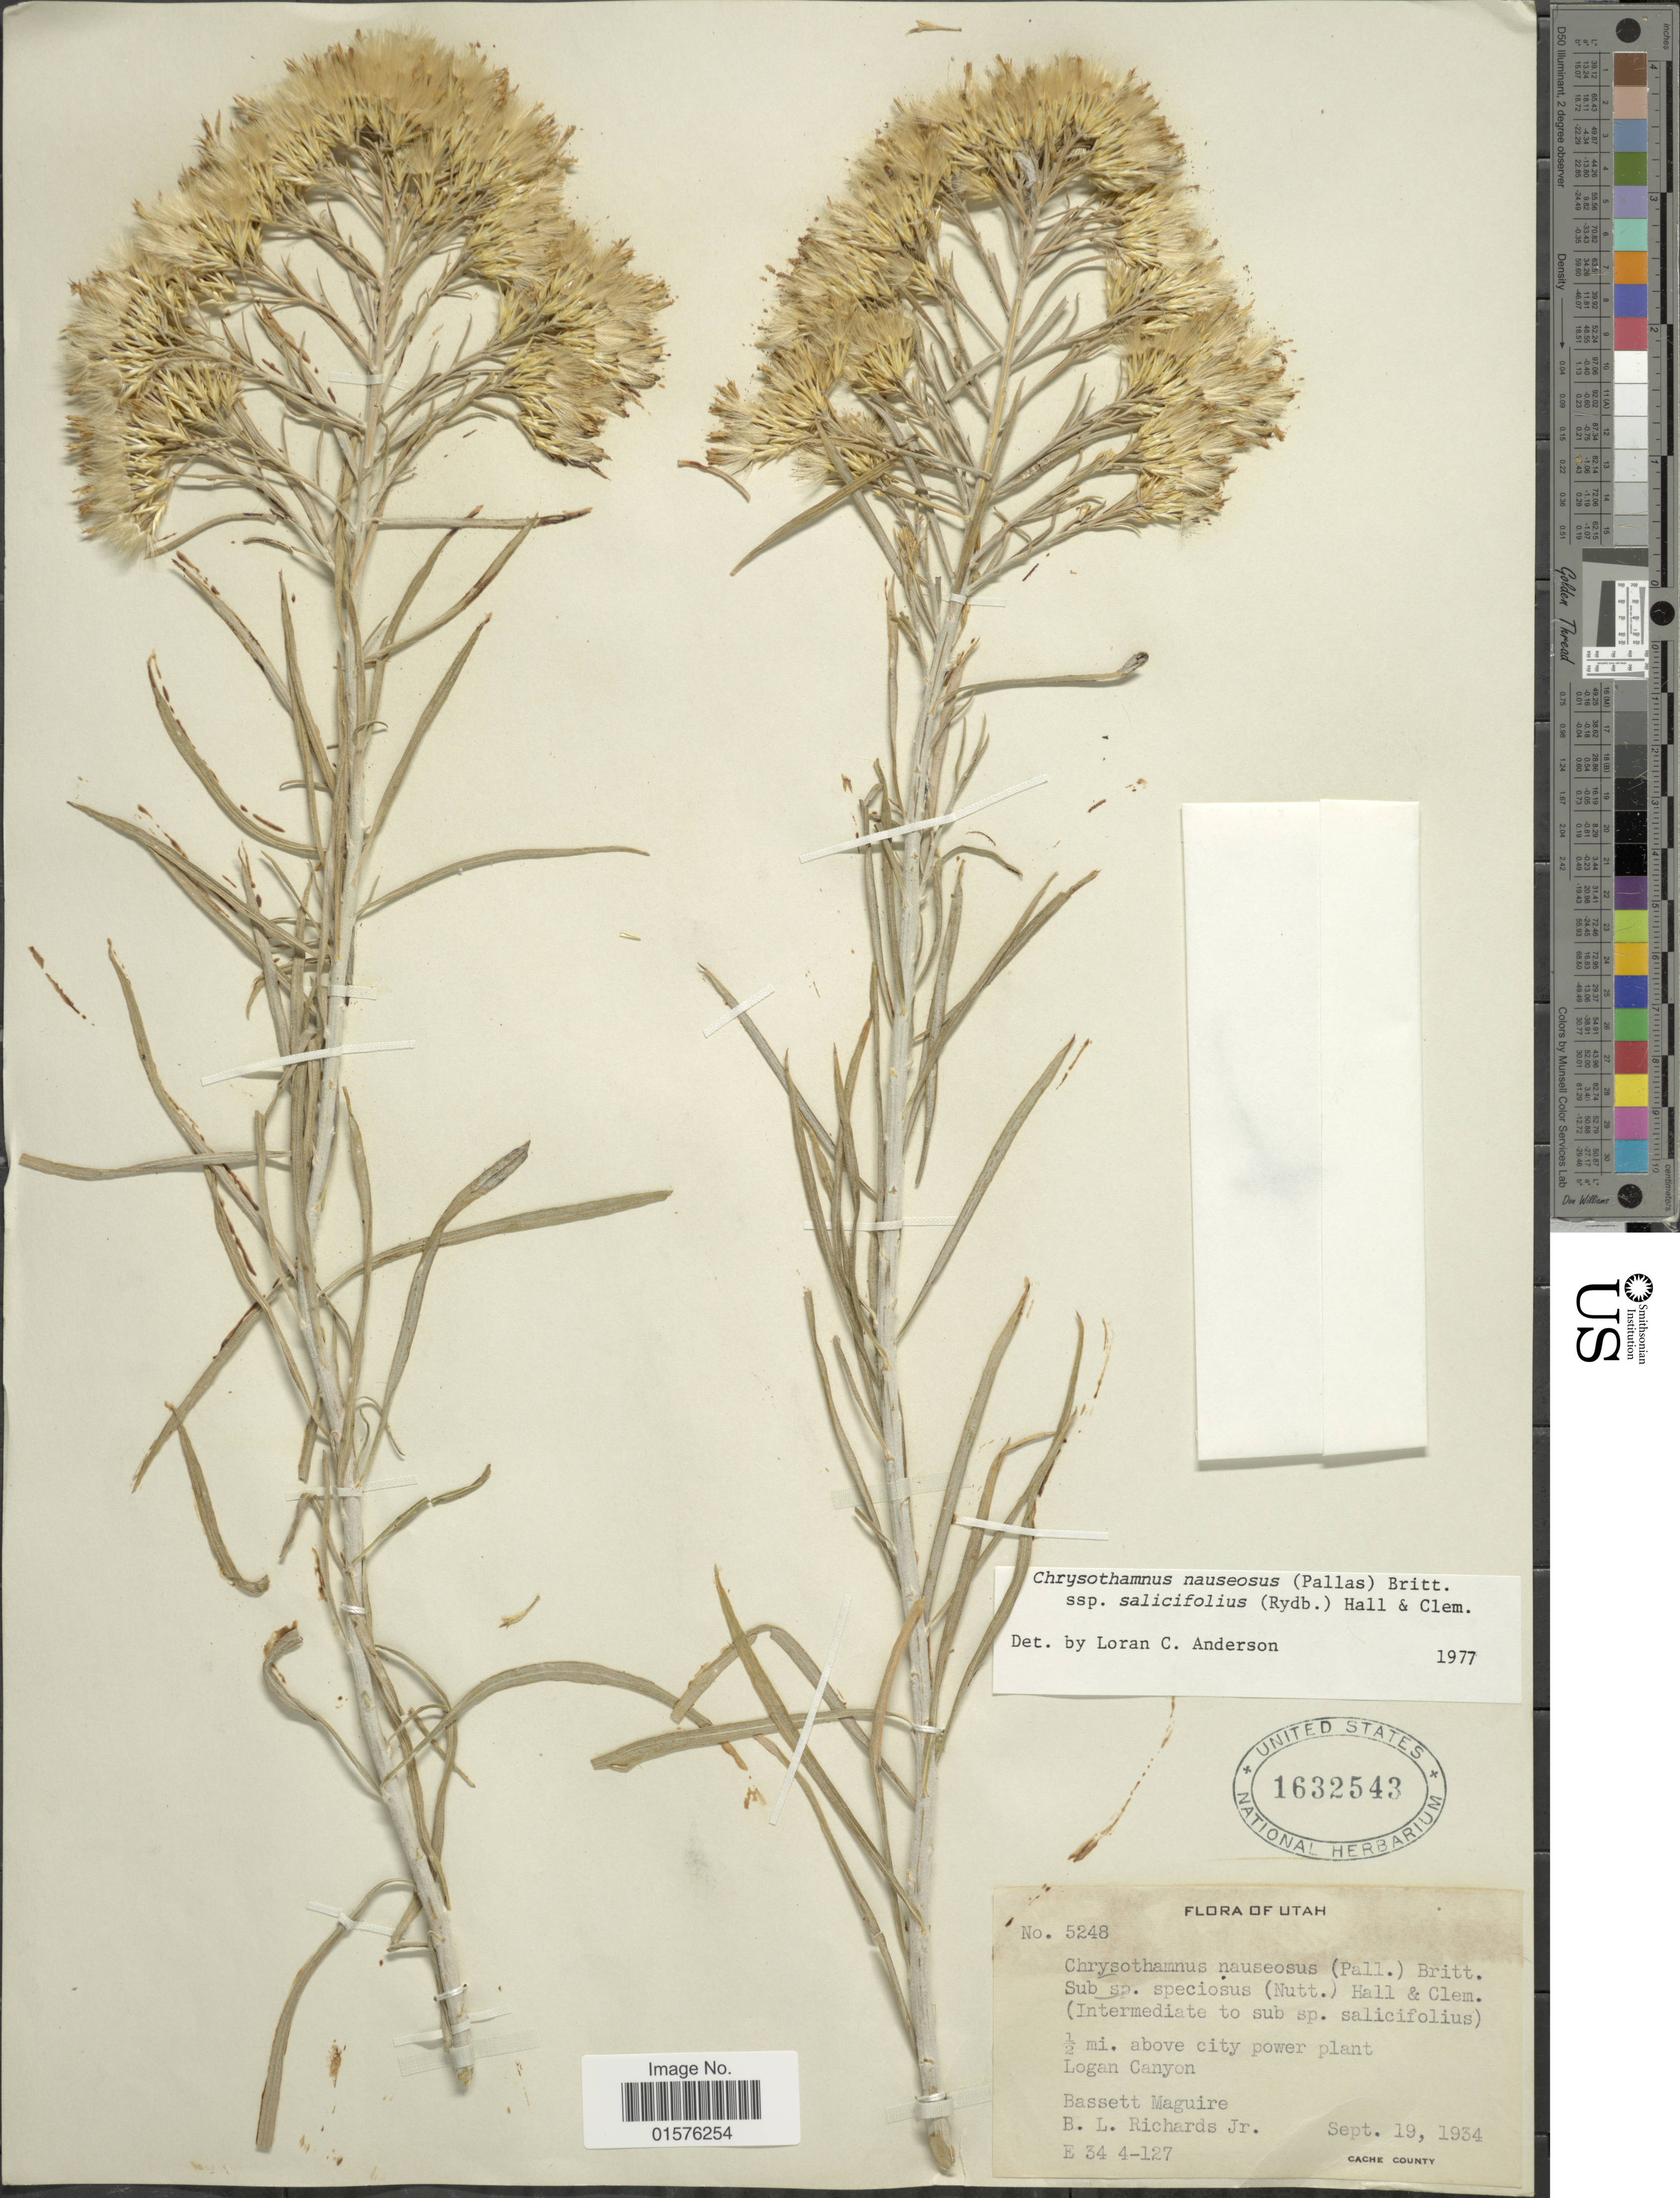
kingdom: Plantae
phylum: Tracheophyta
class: Magnoliopsida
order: Asterales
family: Asteraceae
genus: Ericameria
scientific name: Ericameria nauseosa var. salicifolia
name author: (Rydb.) G.L. Nesom & G.I. Baird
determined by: Urbatsch, Lowell E., Curator (LSU), Louisiana State University (UNITED STATES)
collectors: B. Maguire & B. Richards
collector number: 5248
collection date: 1934-09-19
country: United States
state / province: Utah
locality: Cache County, 1/2 mi. above city power plant, Logan Canyon.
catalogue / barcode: US 1632543